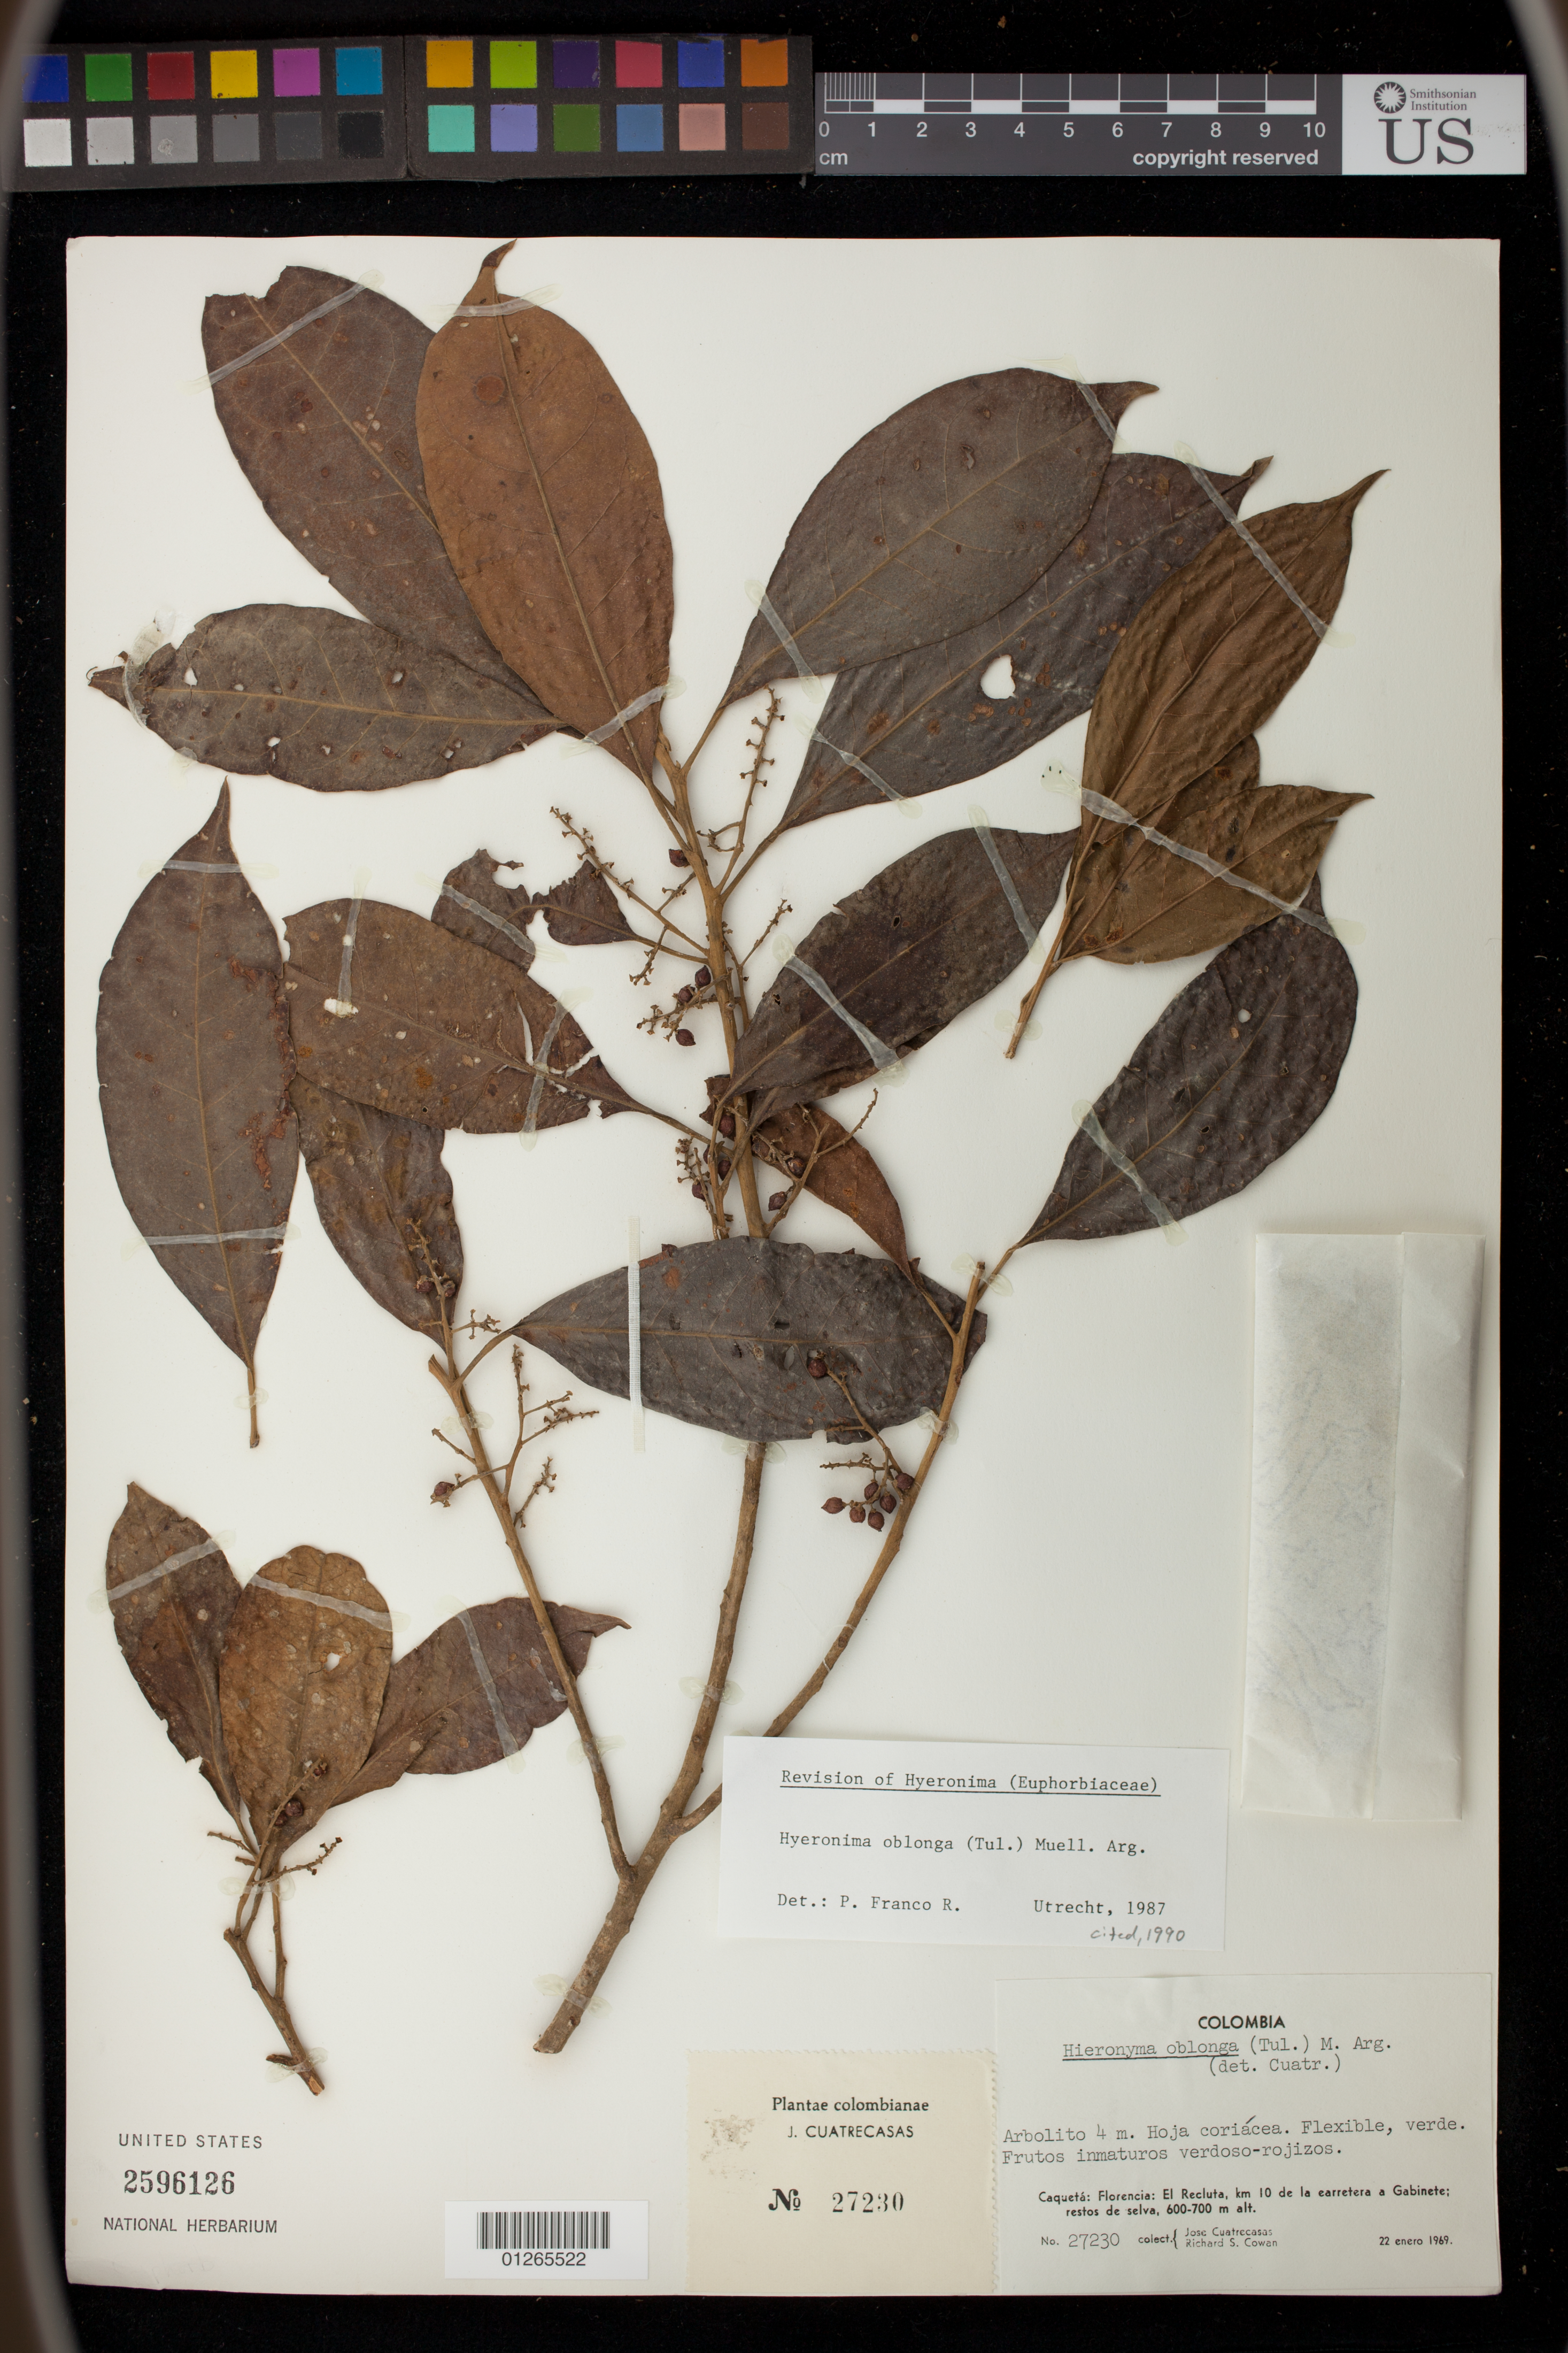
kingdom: Plantae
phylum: Tracheophyta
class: Magnoliopsida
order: Malpighiales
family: Phyllanthaceae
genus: Hieronyma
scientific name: Hieronyma oblonga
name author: (Tul.) Müll. Arg.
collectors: J. Cuatrecasas & R. S. Cowan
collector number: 27230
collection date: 1969-01-22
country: Colombia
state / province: Caquetá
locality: Sierra De La Macarena:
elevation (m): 600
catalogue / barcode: US 2596126